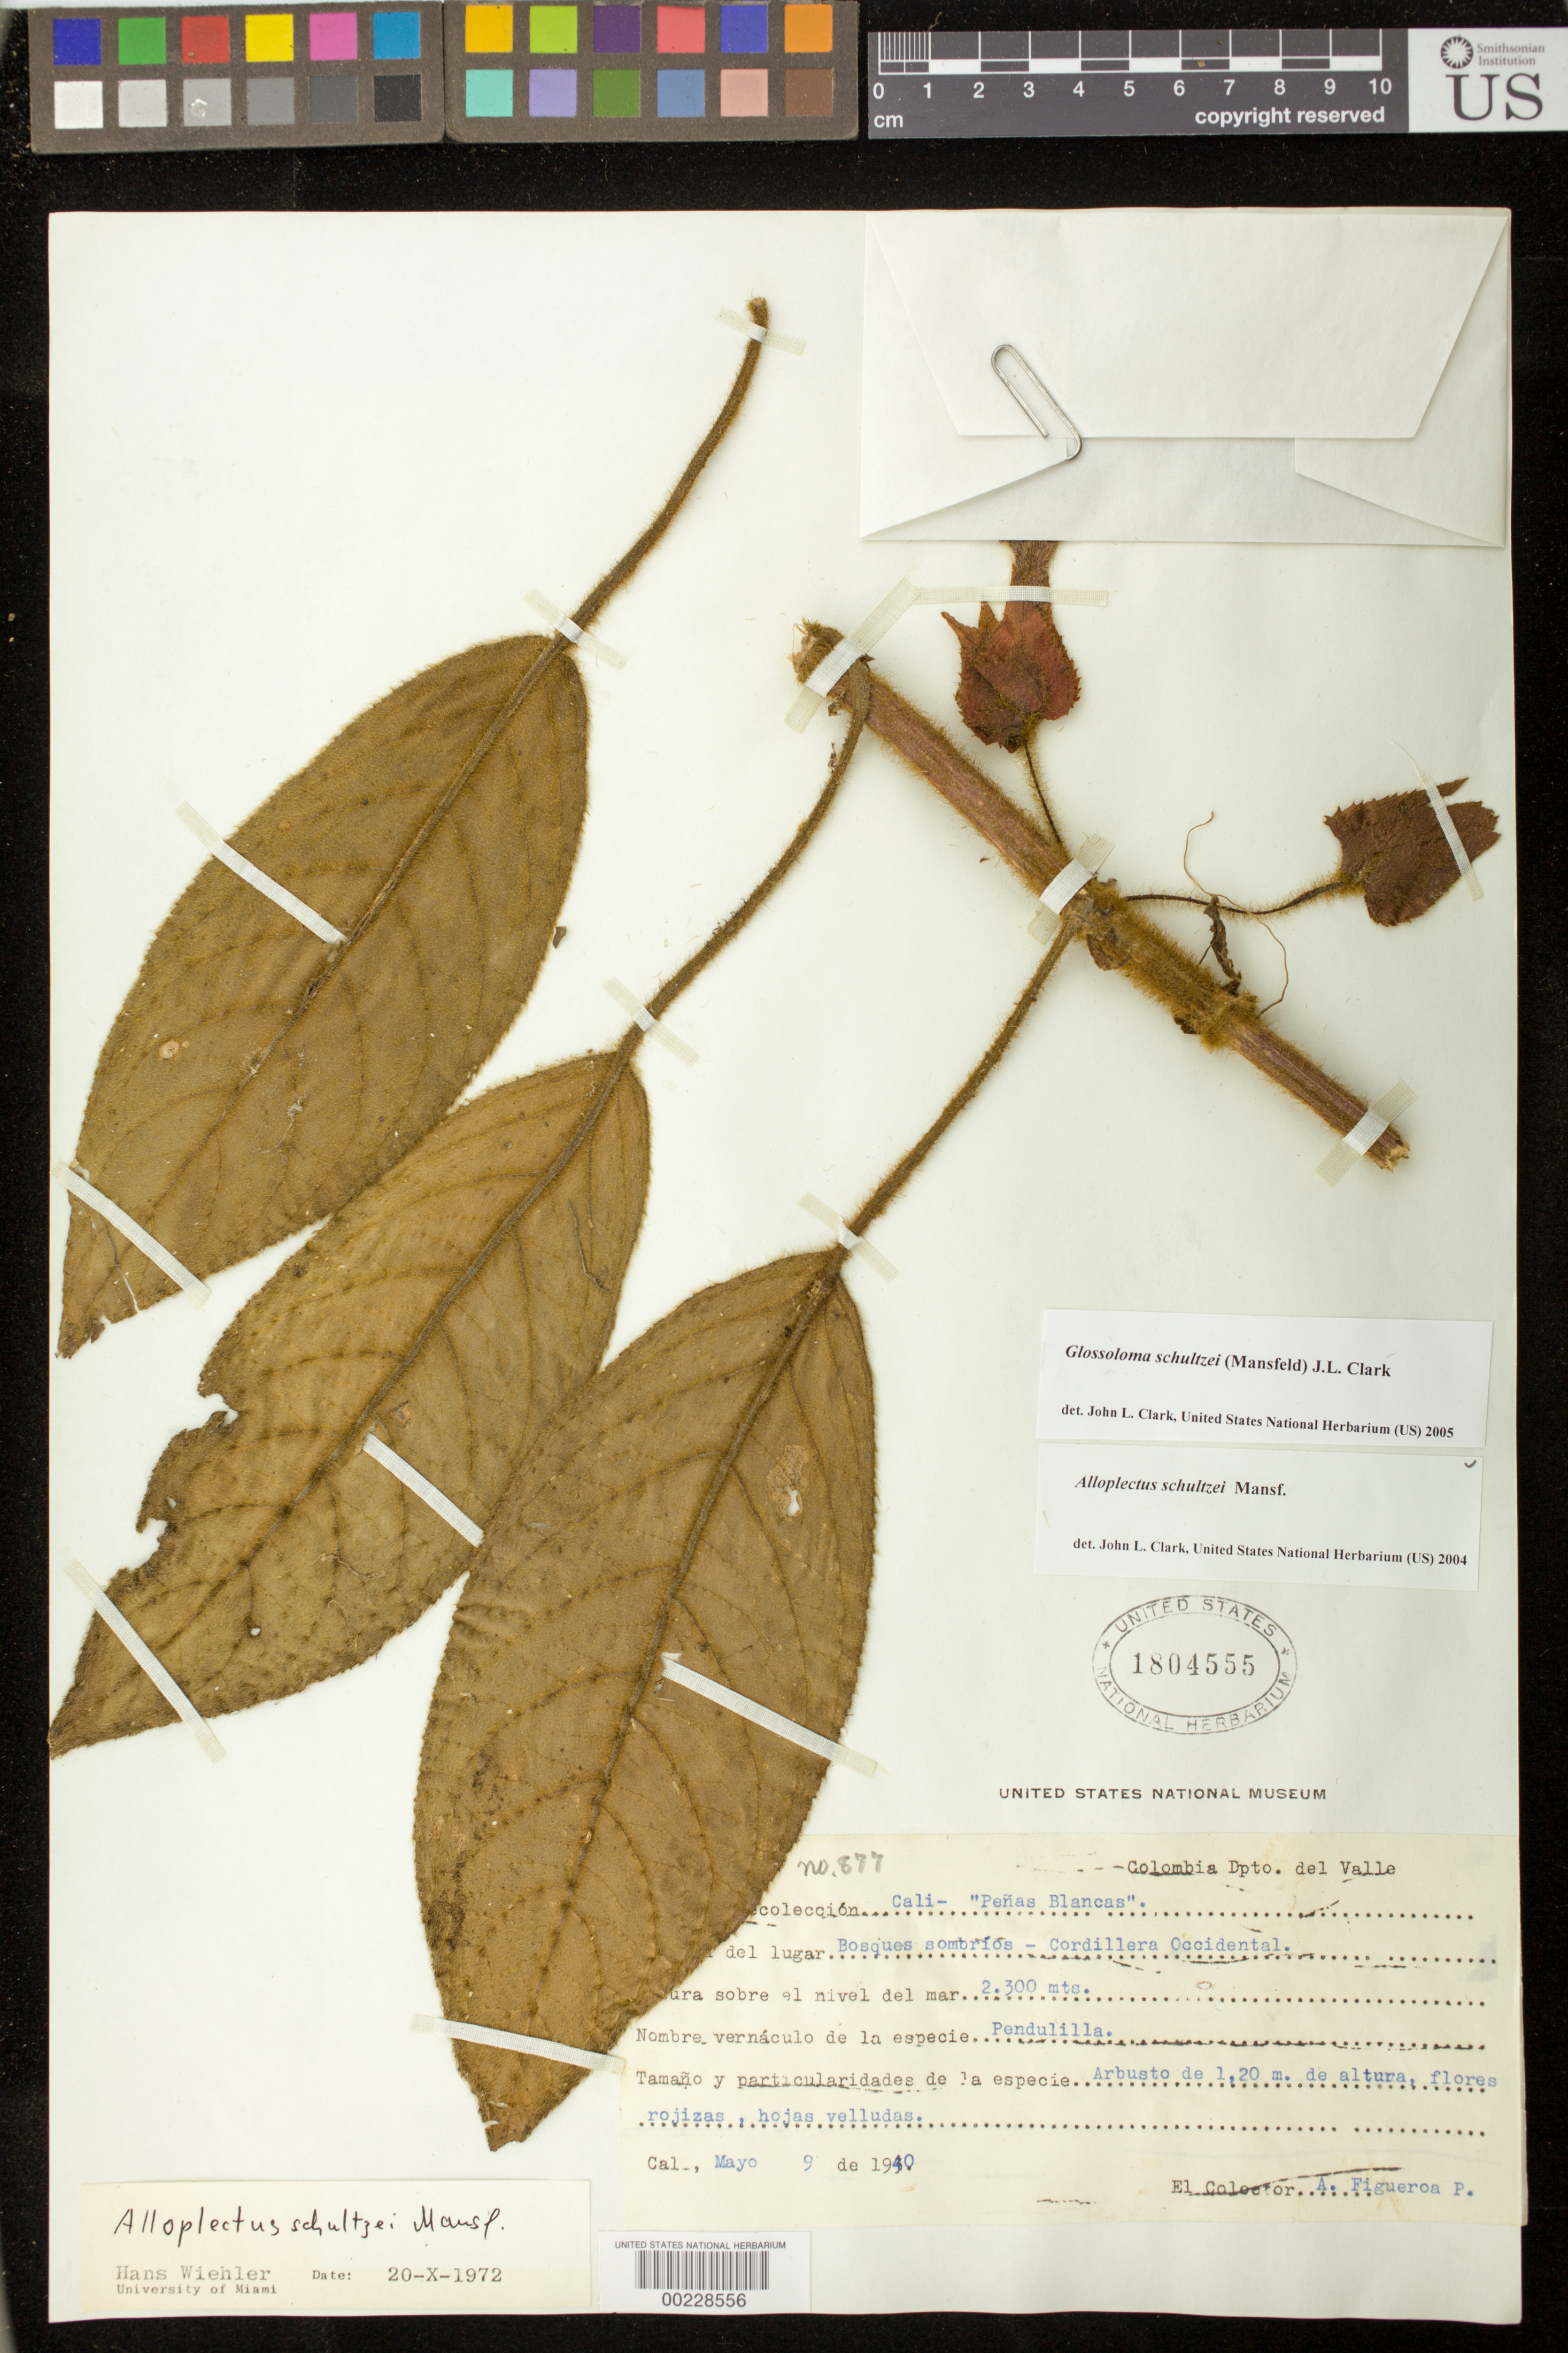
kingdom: Plantae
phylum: Tracheophyta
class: Magnoliopsida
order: Lamiales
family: Gesneriaceae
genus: Glossoloma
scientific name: Glossoloma schultzei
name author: (Mansf.) J.L. Clark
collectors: A. Figueroa-Potes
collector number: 877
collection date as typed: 09 May 1940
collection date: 1940-05-09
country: Colombia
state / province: Valle del Cauca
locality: Cali- "Penas Blancas"; Cordillera Occidental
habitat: Shady forests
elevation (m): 2300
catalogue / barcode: US 1804555